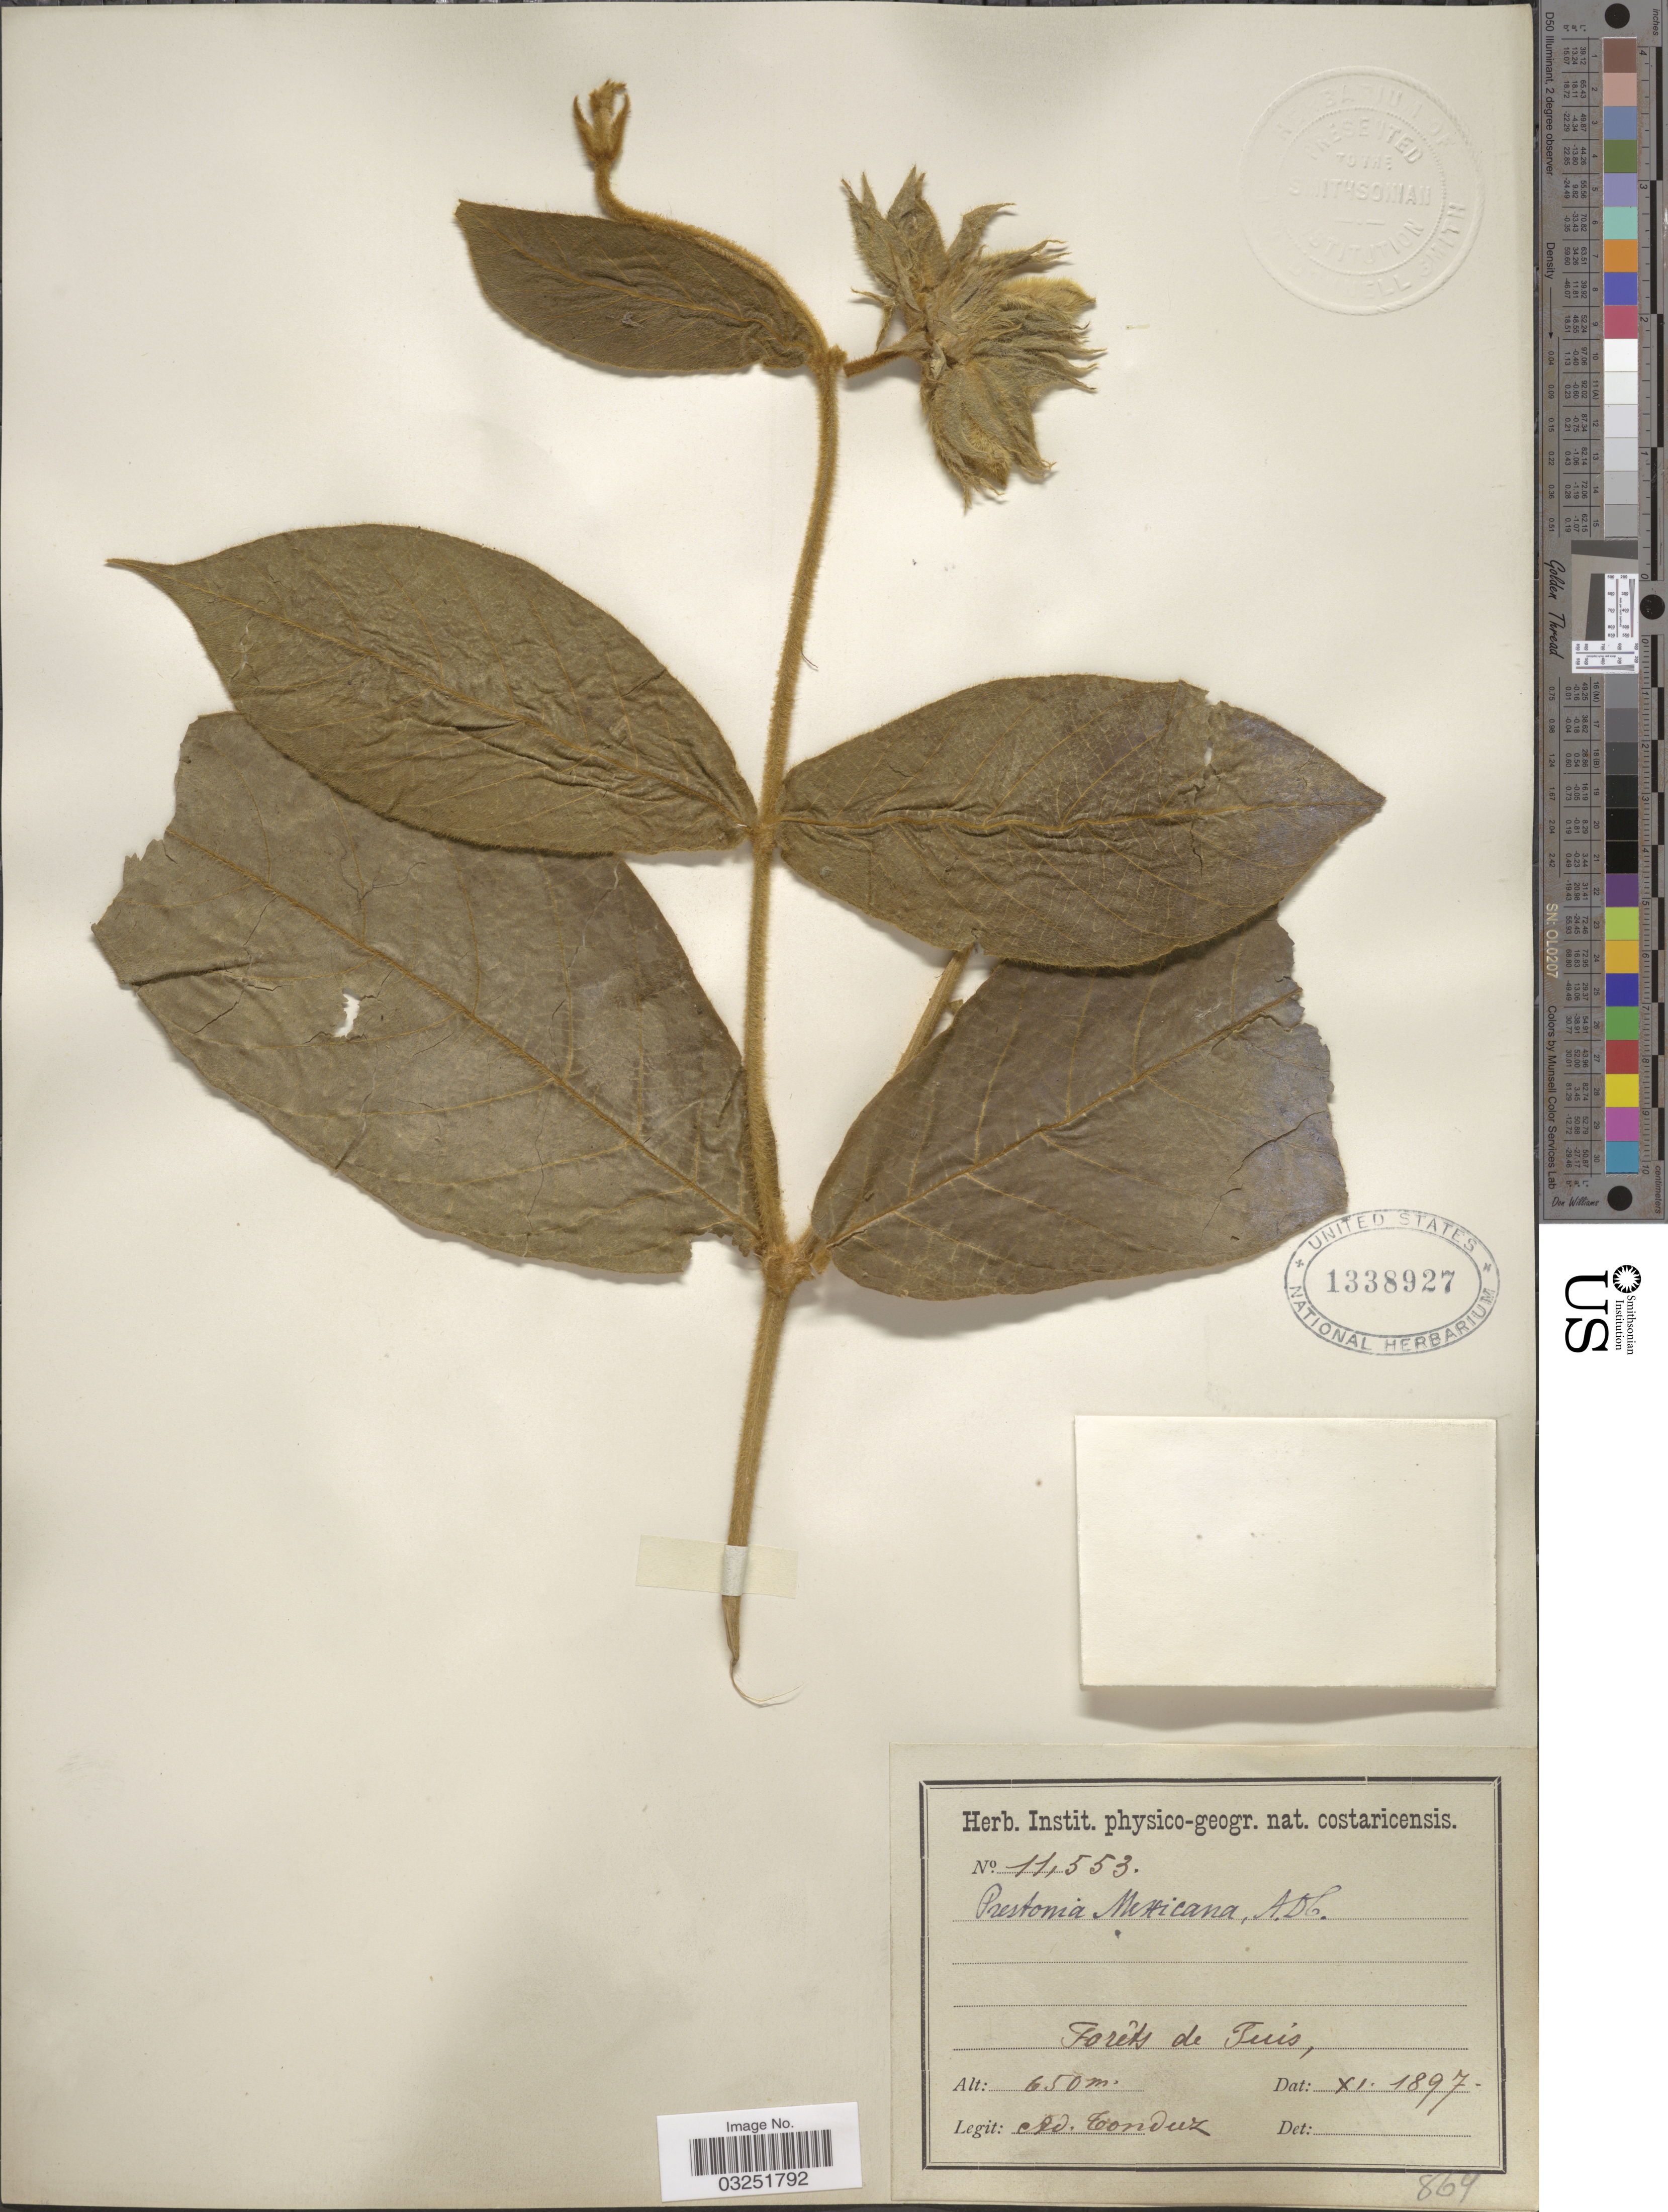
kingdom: Plantae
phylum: Tracheophyta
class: Magnoliopsida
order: Gentianales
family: Apocynaceae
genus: Prestonia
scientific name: Prestonia mexicana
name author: DC.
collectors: A. Tonduz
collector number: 11553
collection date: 1897-11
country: Costa Rica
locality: Forêts de Tuis.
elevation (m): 650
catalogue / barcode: US 1338927